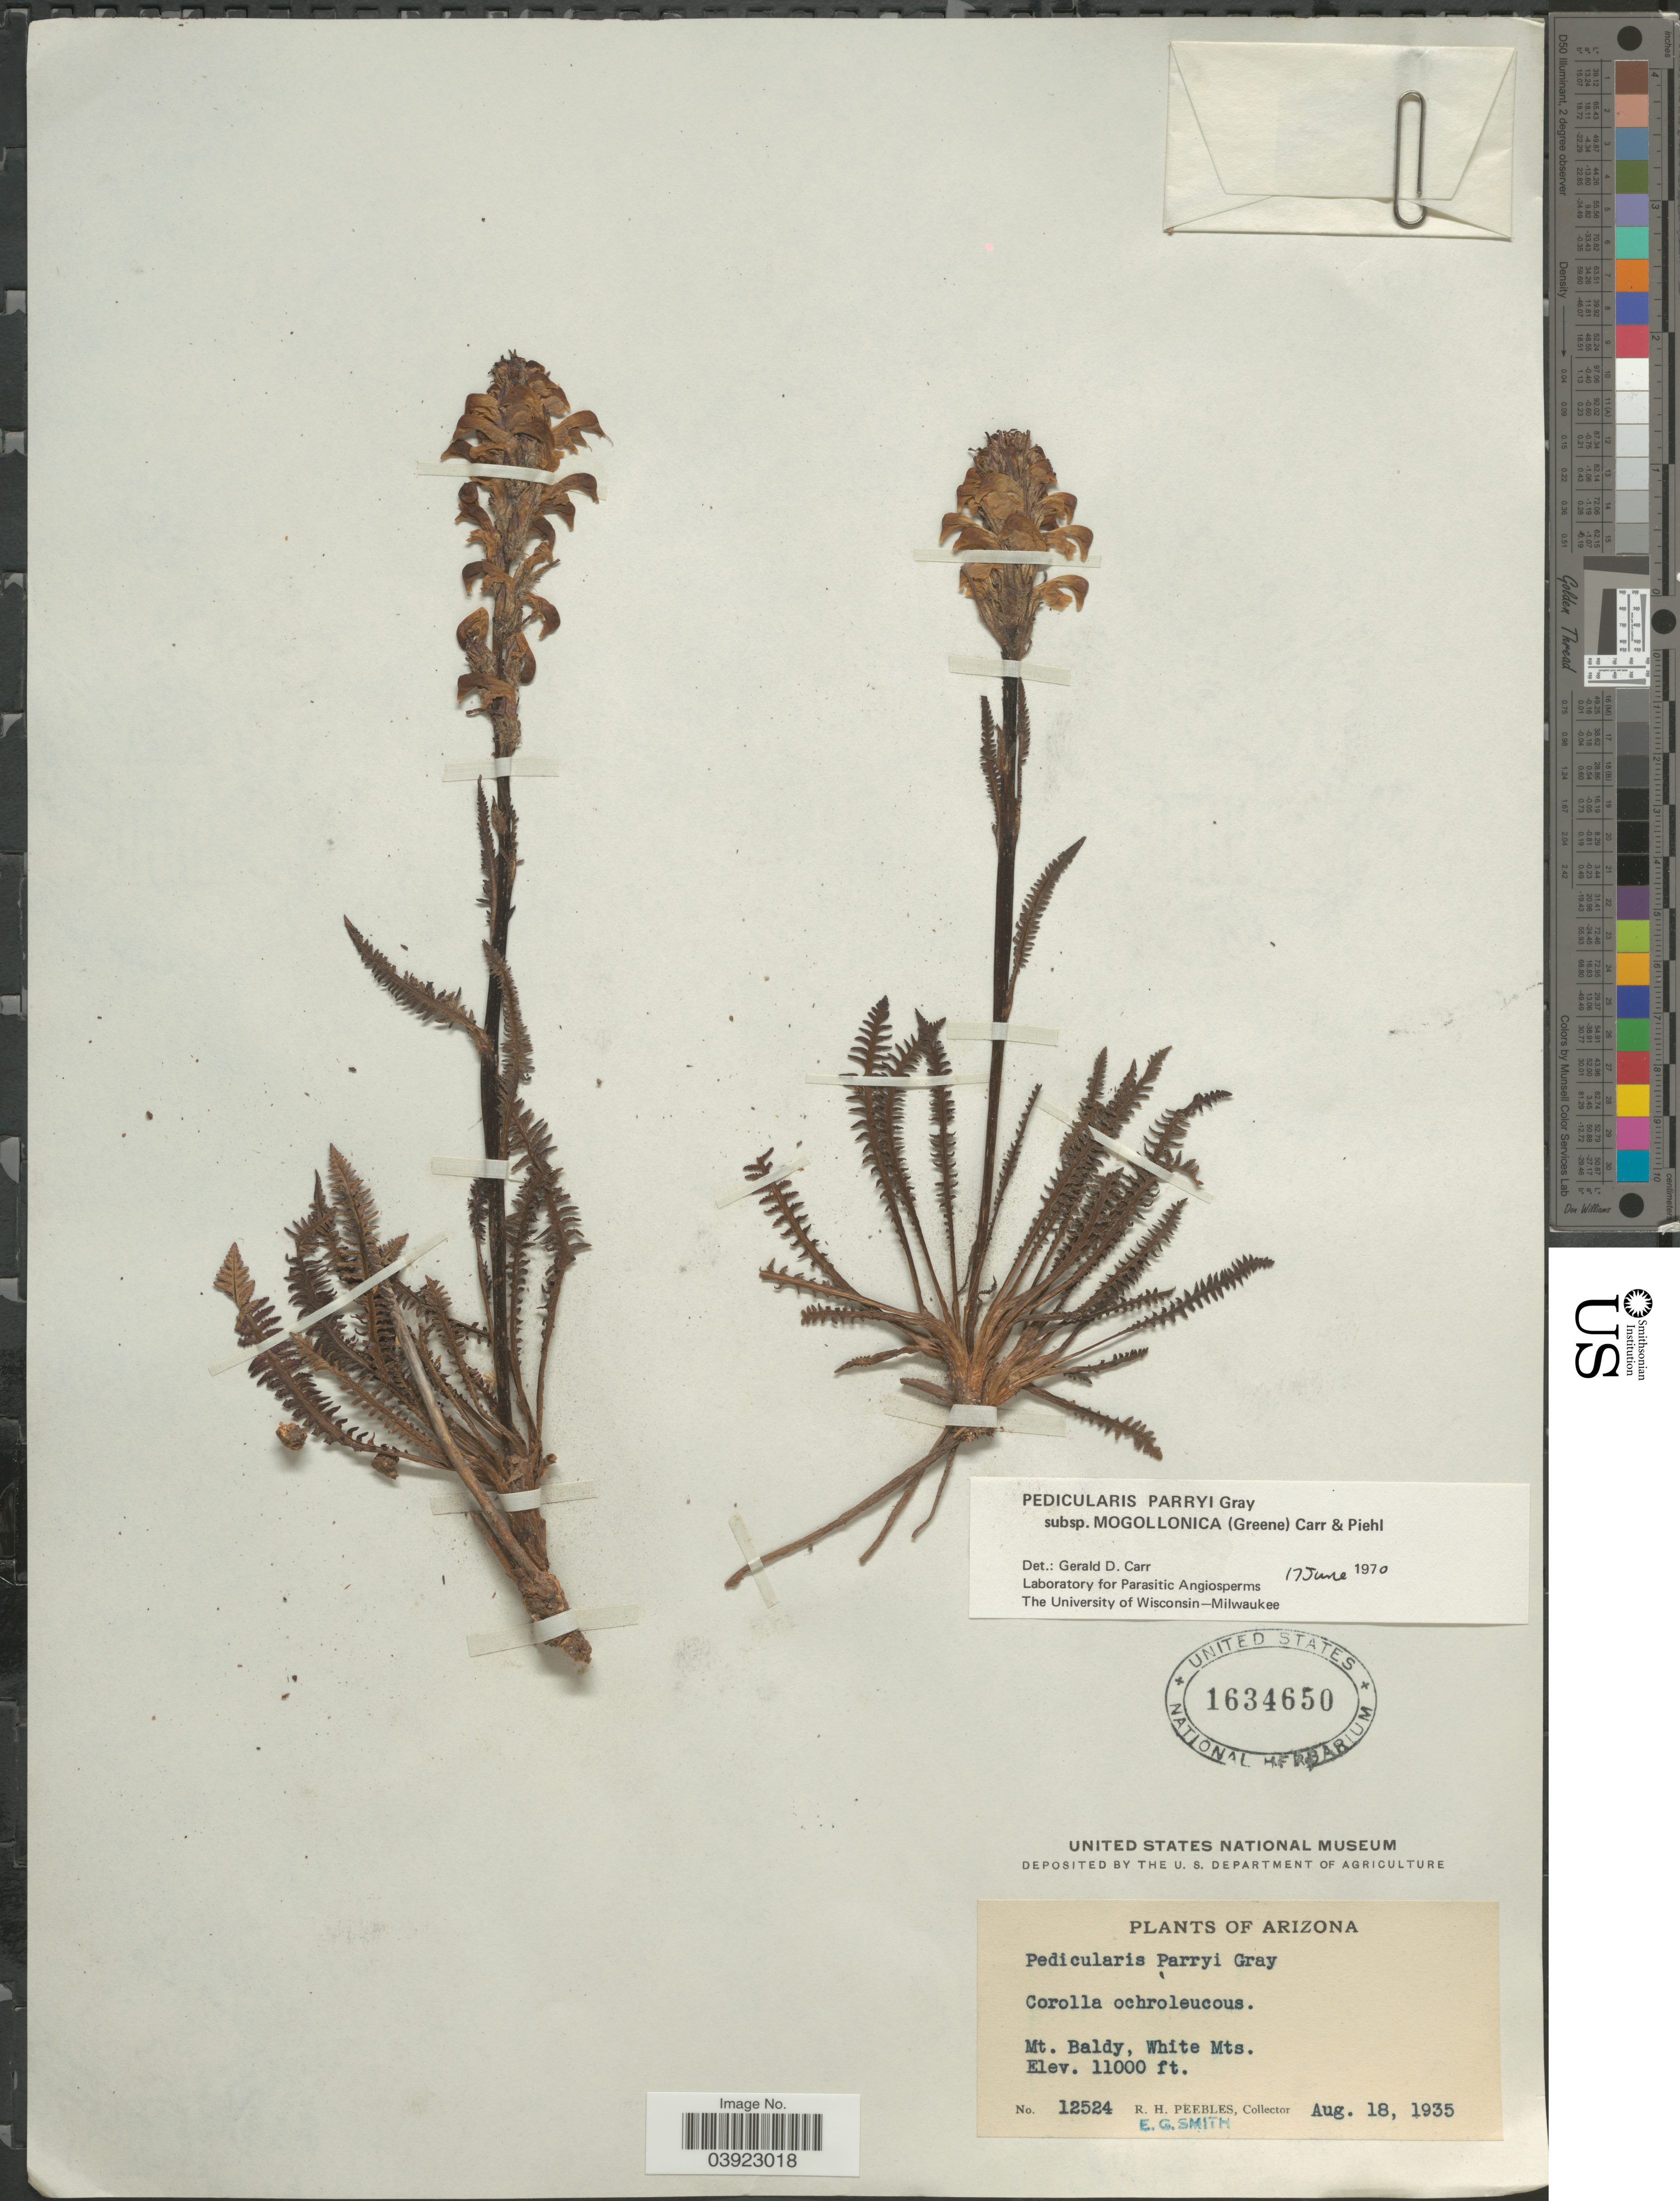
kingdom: Plantae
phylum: Tracheophyta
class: Magnoliopsida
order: Lamiales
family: Orobanchaceae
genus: Pedicularis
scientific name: Pedicularis parryi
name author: A. Gray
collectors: R. H. Peebles & E. G. Smith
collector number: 12524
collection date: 1935-08-18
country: United States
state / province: Arizona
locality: Mt. Baldy, White Mts.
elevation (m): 3353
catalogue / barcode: US 1634650